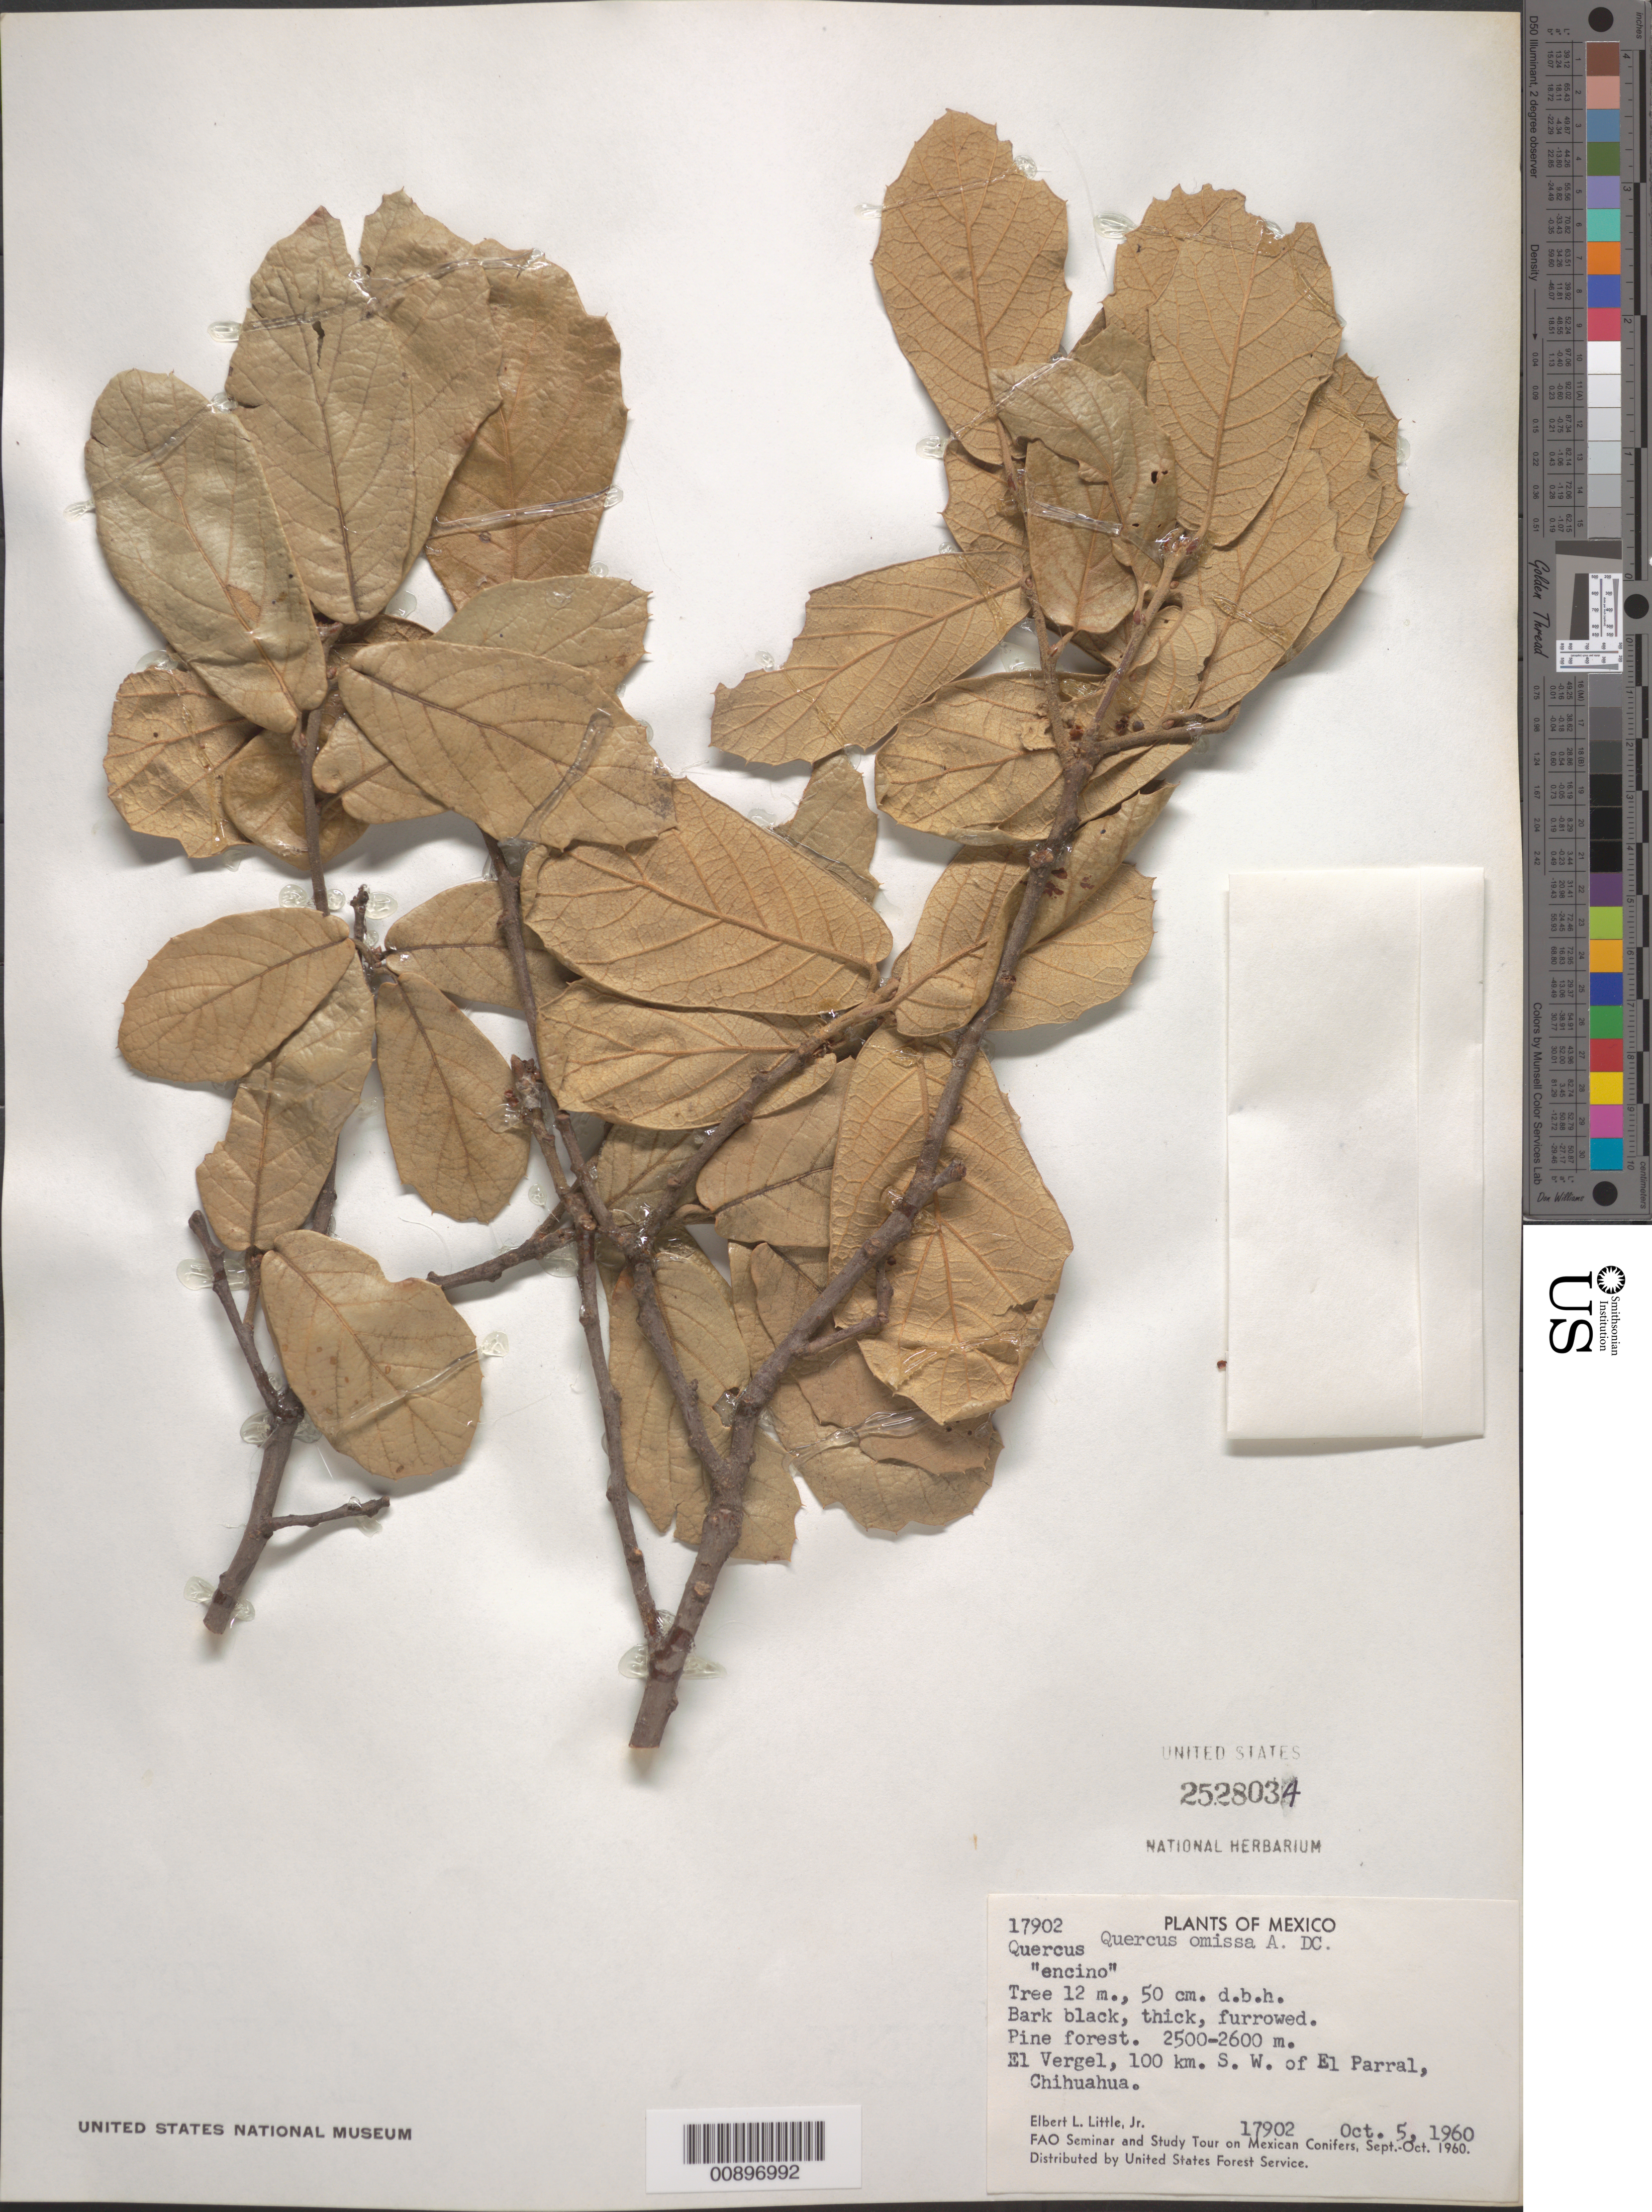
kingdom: Plantae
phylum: Tracheophyta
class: Magnoliopsida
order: Fagales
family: Fagaceae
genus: Quercus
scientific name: Quercus omissa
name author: A. DC.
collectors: E. L. Little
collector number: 17902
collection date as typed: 05 Oct 1960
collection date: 1960-10-05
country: Mexico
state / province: Chihuahua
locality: El Vergel, 100 km. S of El Parral, Chihuahua.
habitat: Pine forest.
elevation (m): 2600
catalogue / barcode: US 2528034